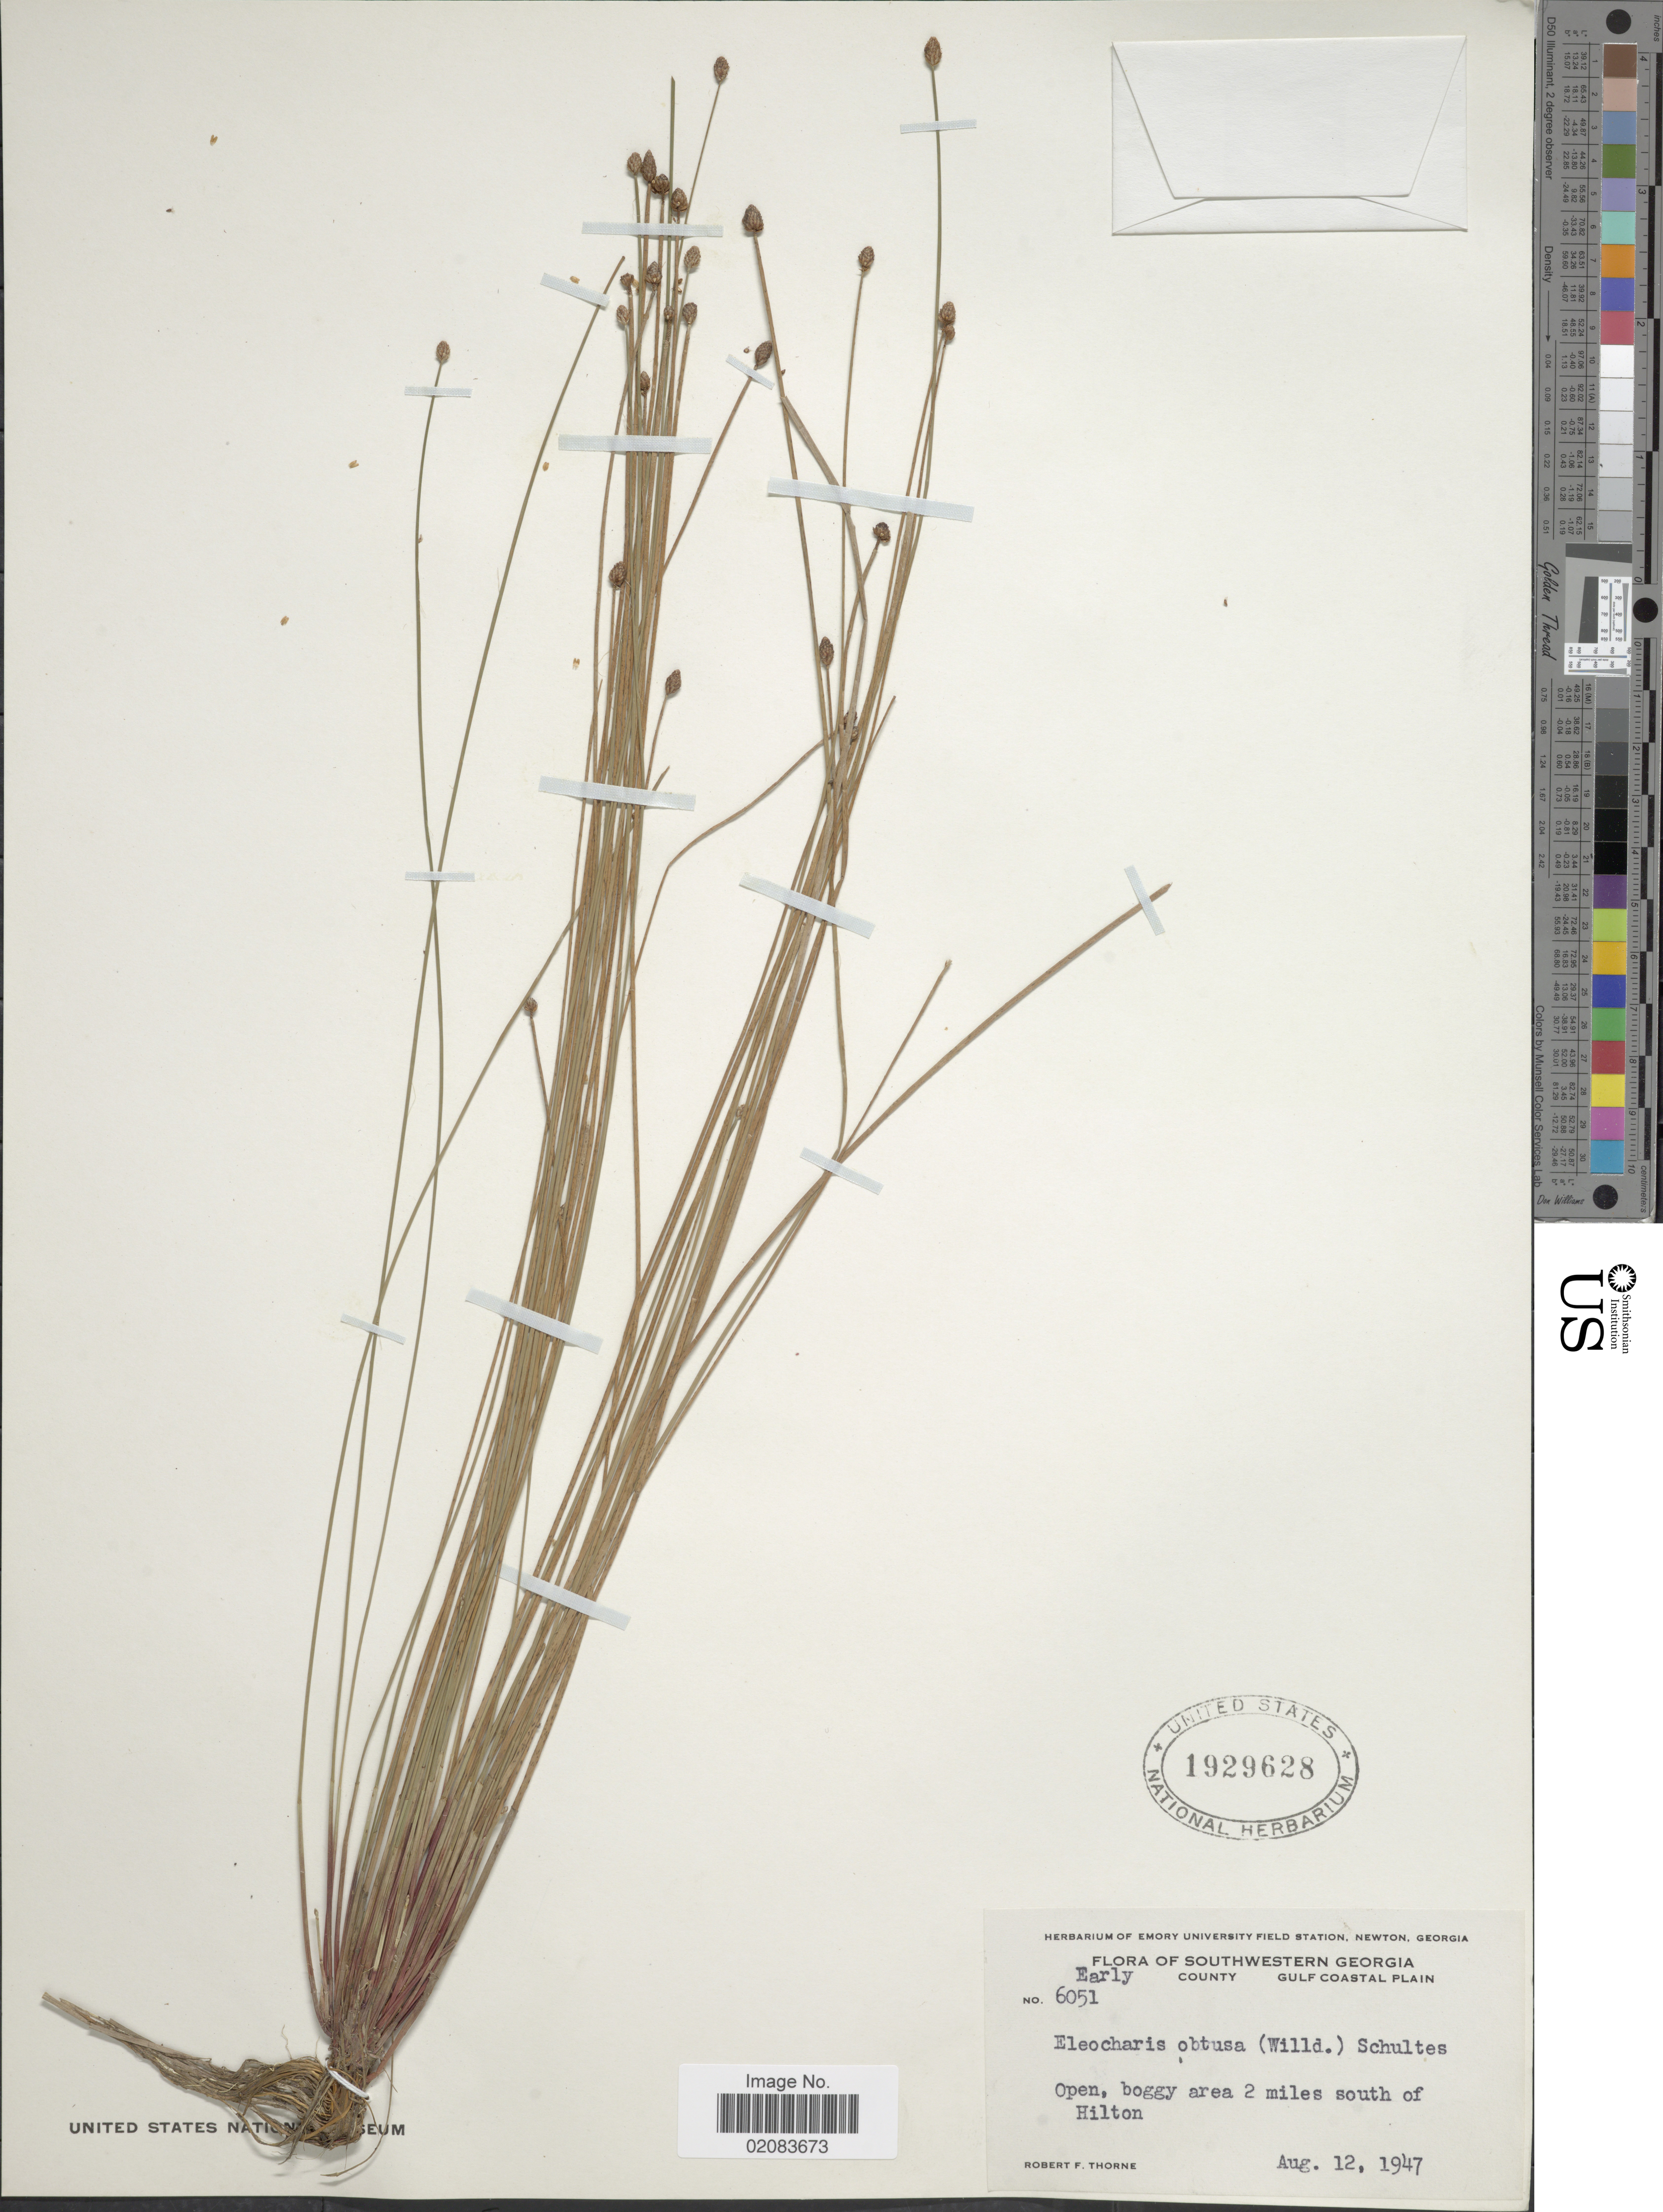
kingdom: Plantae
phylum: Tracheophyta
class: Liliopsida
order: Poales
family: Cyperaceae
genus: Eleocharis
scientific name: Eleocharis obtusa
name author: (Willd.) Schult.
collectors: R. F. Thorne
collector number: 6051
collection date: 1947-08-12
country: United States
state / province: Georgia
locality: Southwestern Georgia, Early County, Gulf Coastal Plain, open, boggy area 2 miles south of Hilton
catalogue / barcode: US 1929628